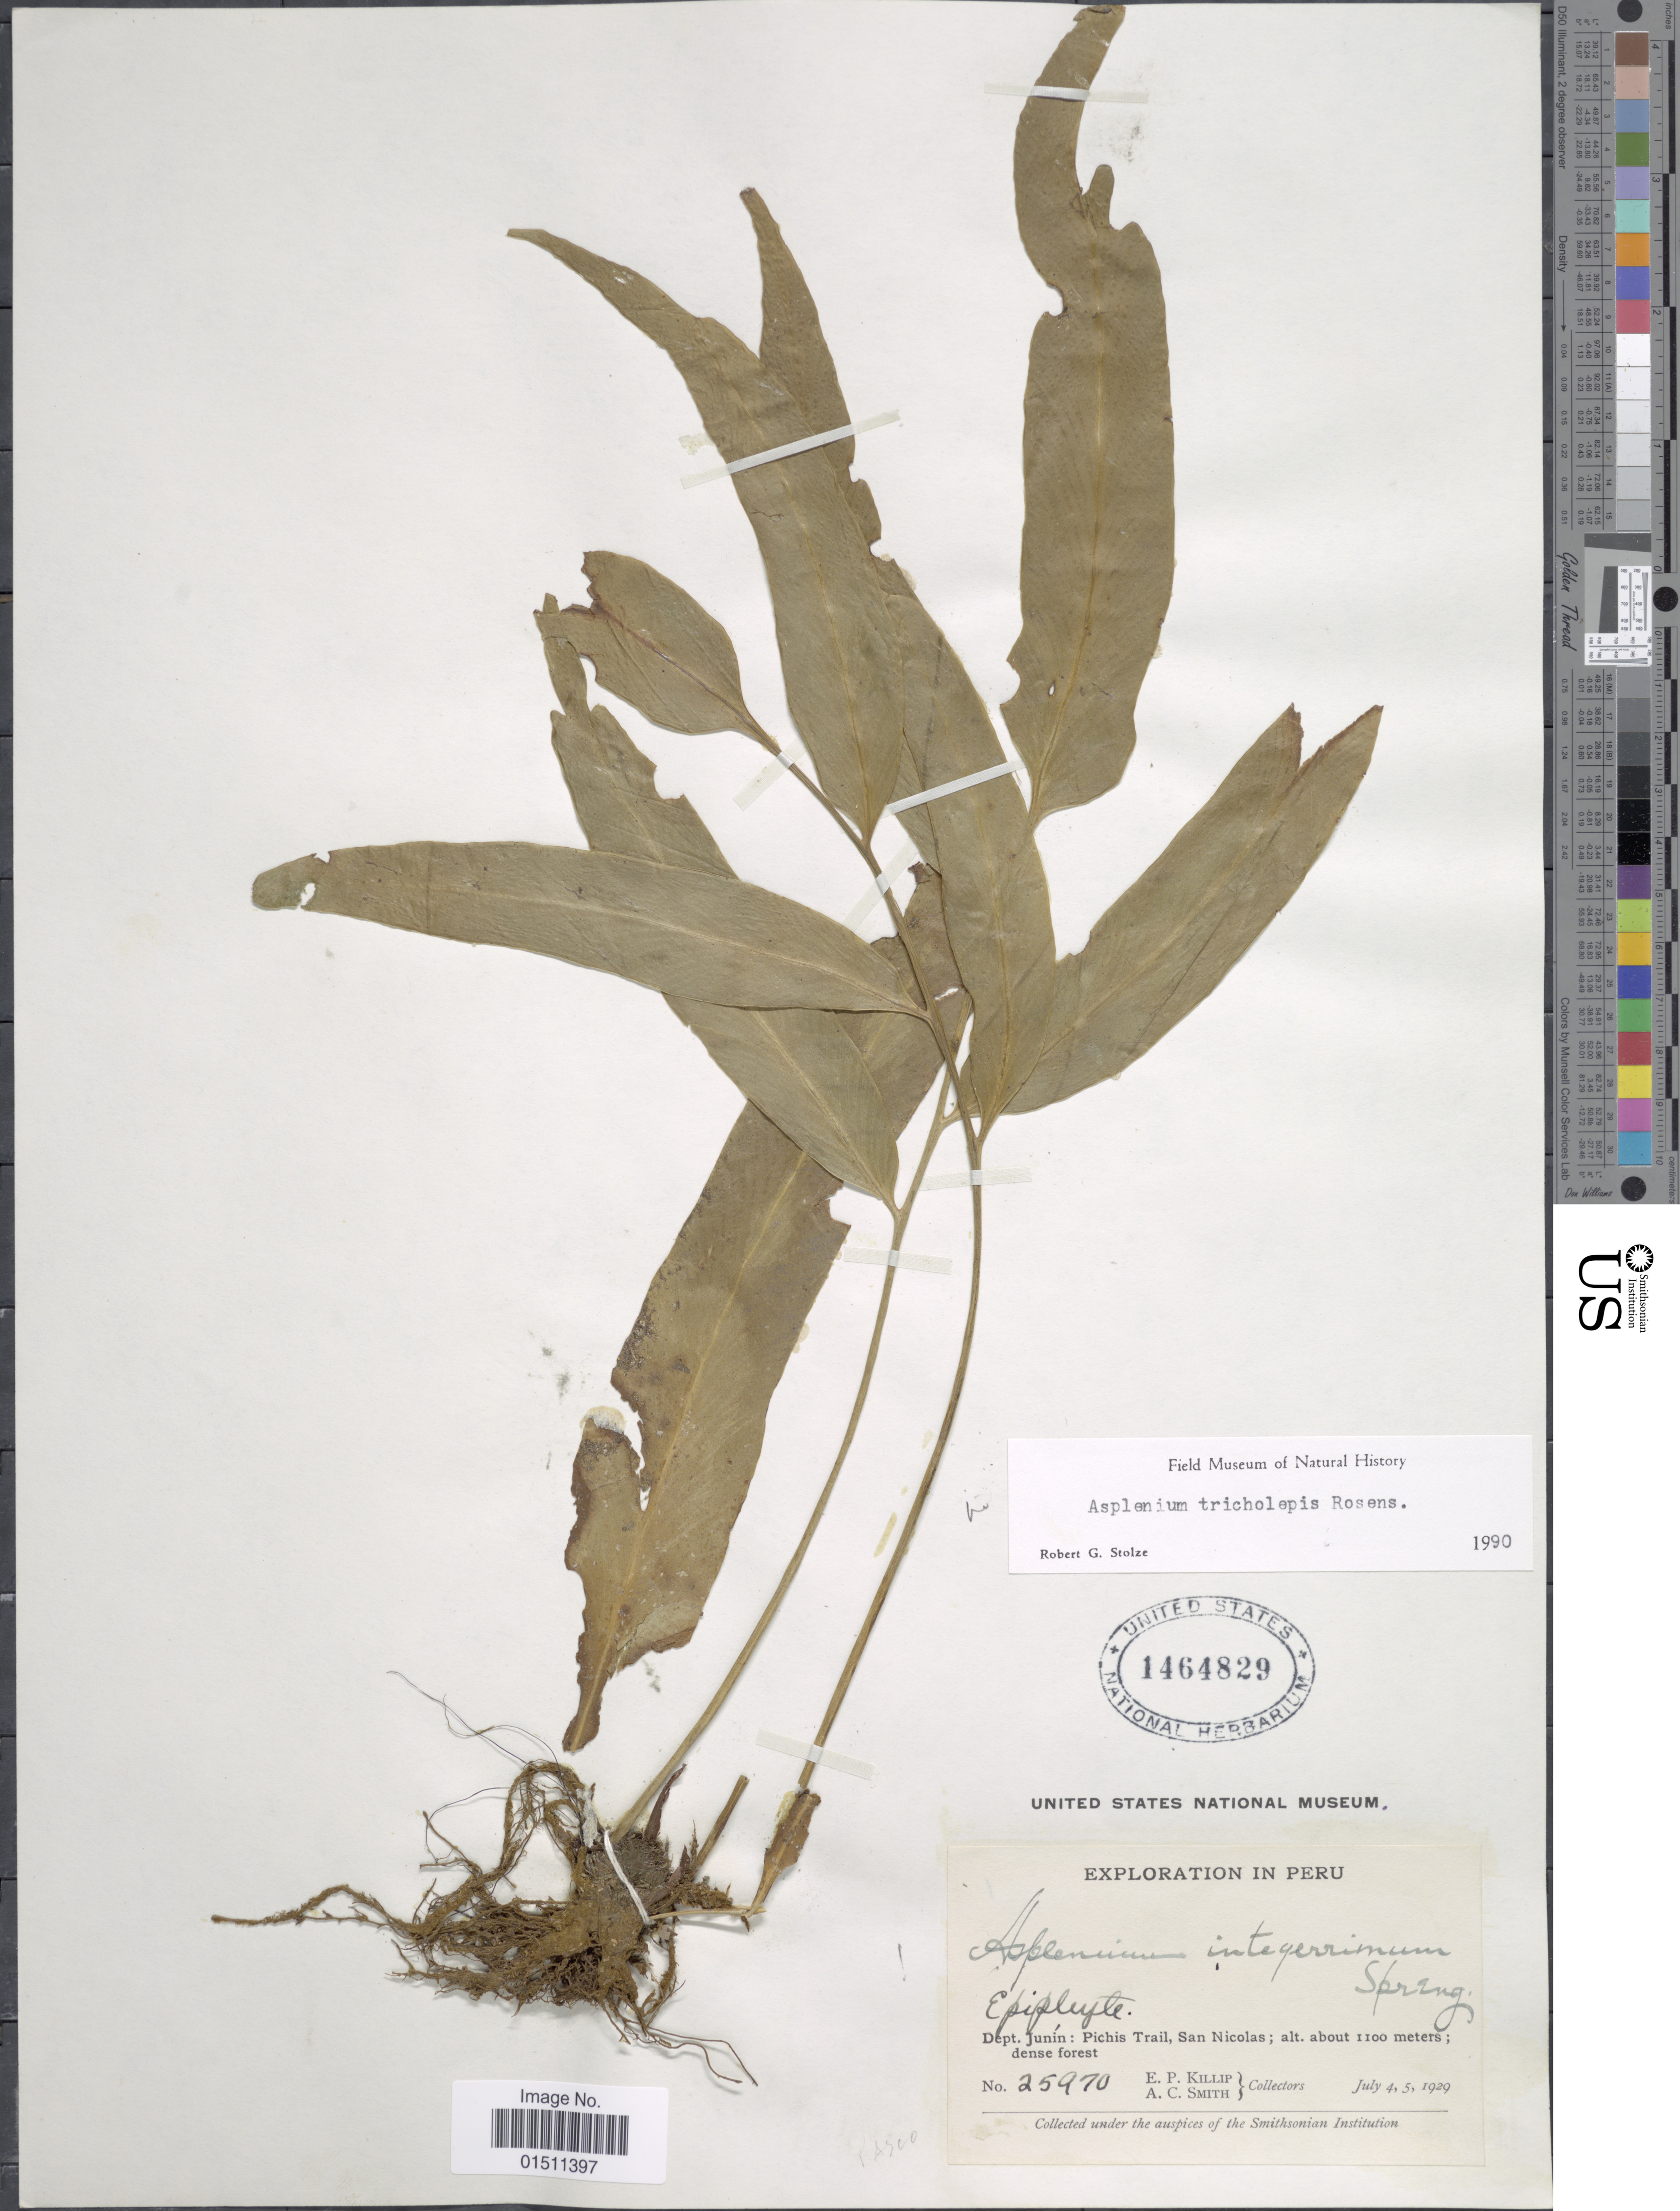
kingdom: Plantae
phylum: Tracheophyta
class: Polypodiopsida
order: Polypodiales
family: Aspleniaceae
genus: Asplenium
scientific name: Asplenium juglandifolium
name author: Lam.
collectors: E. P. Killip & A. C. Smith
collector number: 25970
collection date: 1929-07-04/1929-07-05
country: Peru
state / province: Junín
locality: Peru, Dept. Junín: Pichis Trail, San Nicolas.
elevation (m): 1100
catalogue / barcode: US 1464829